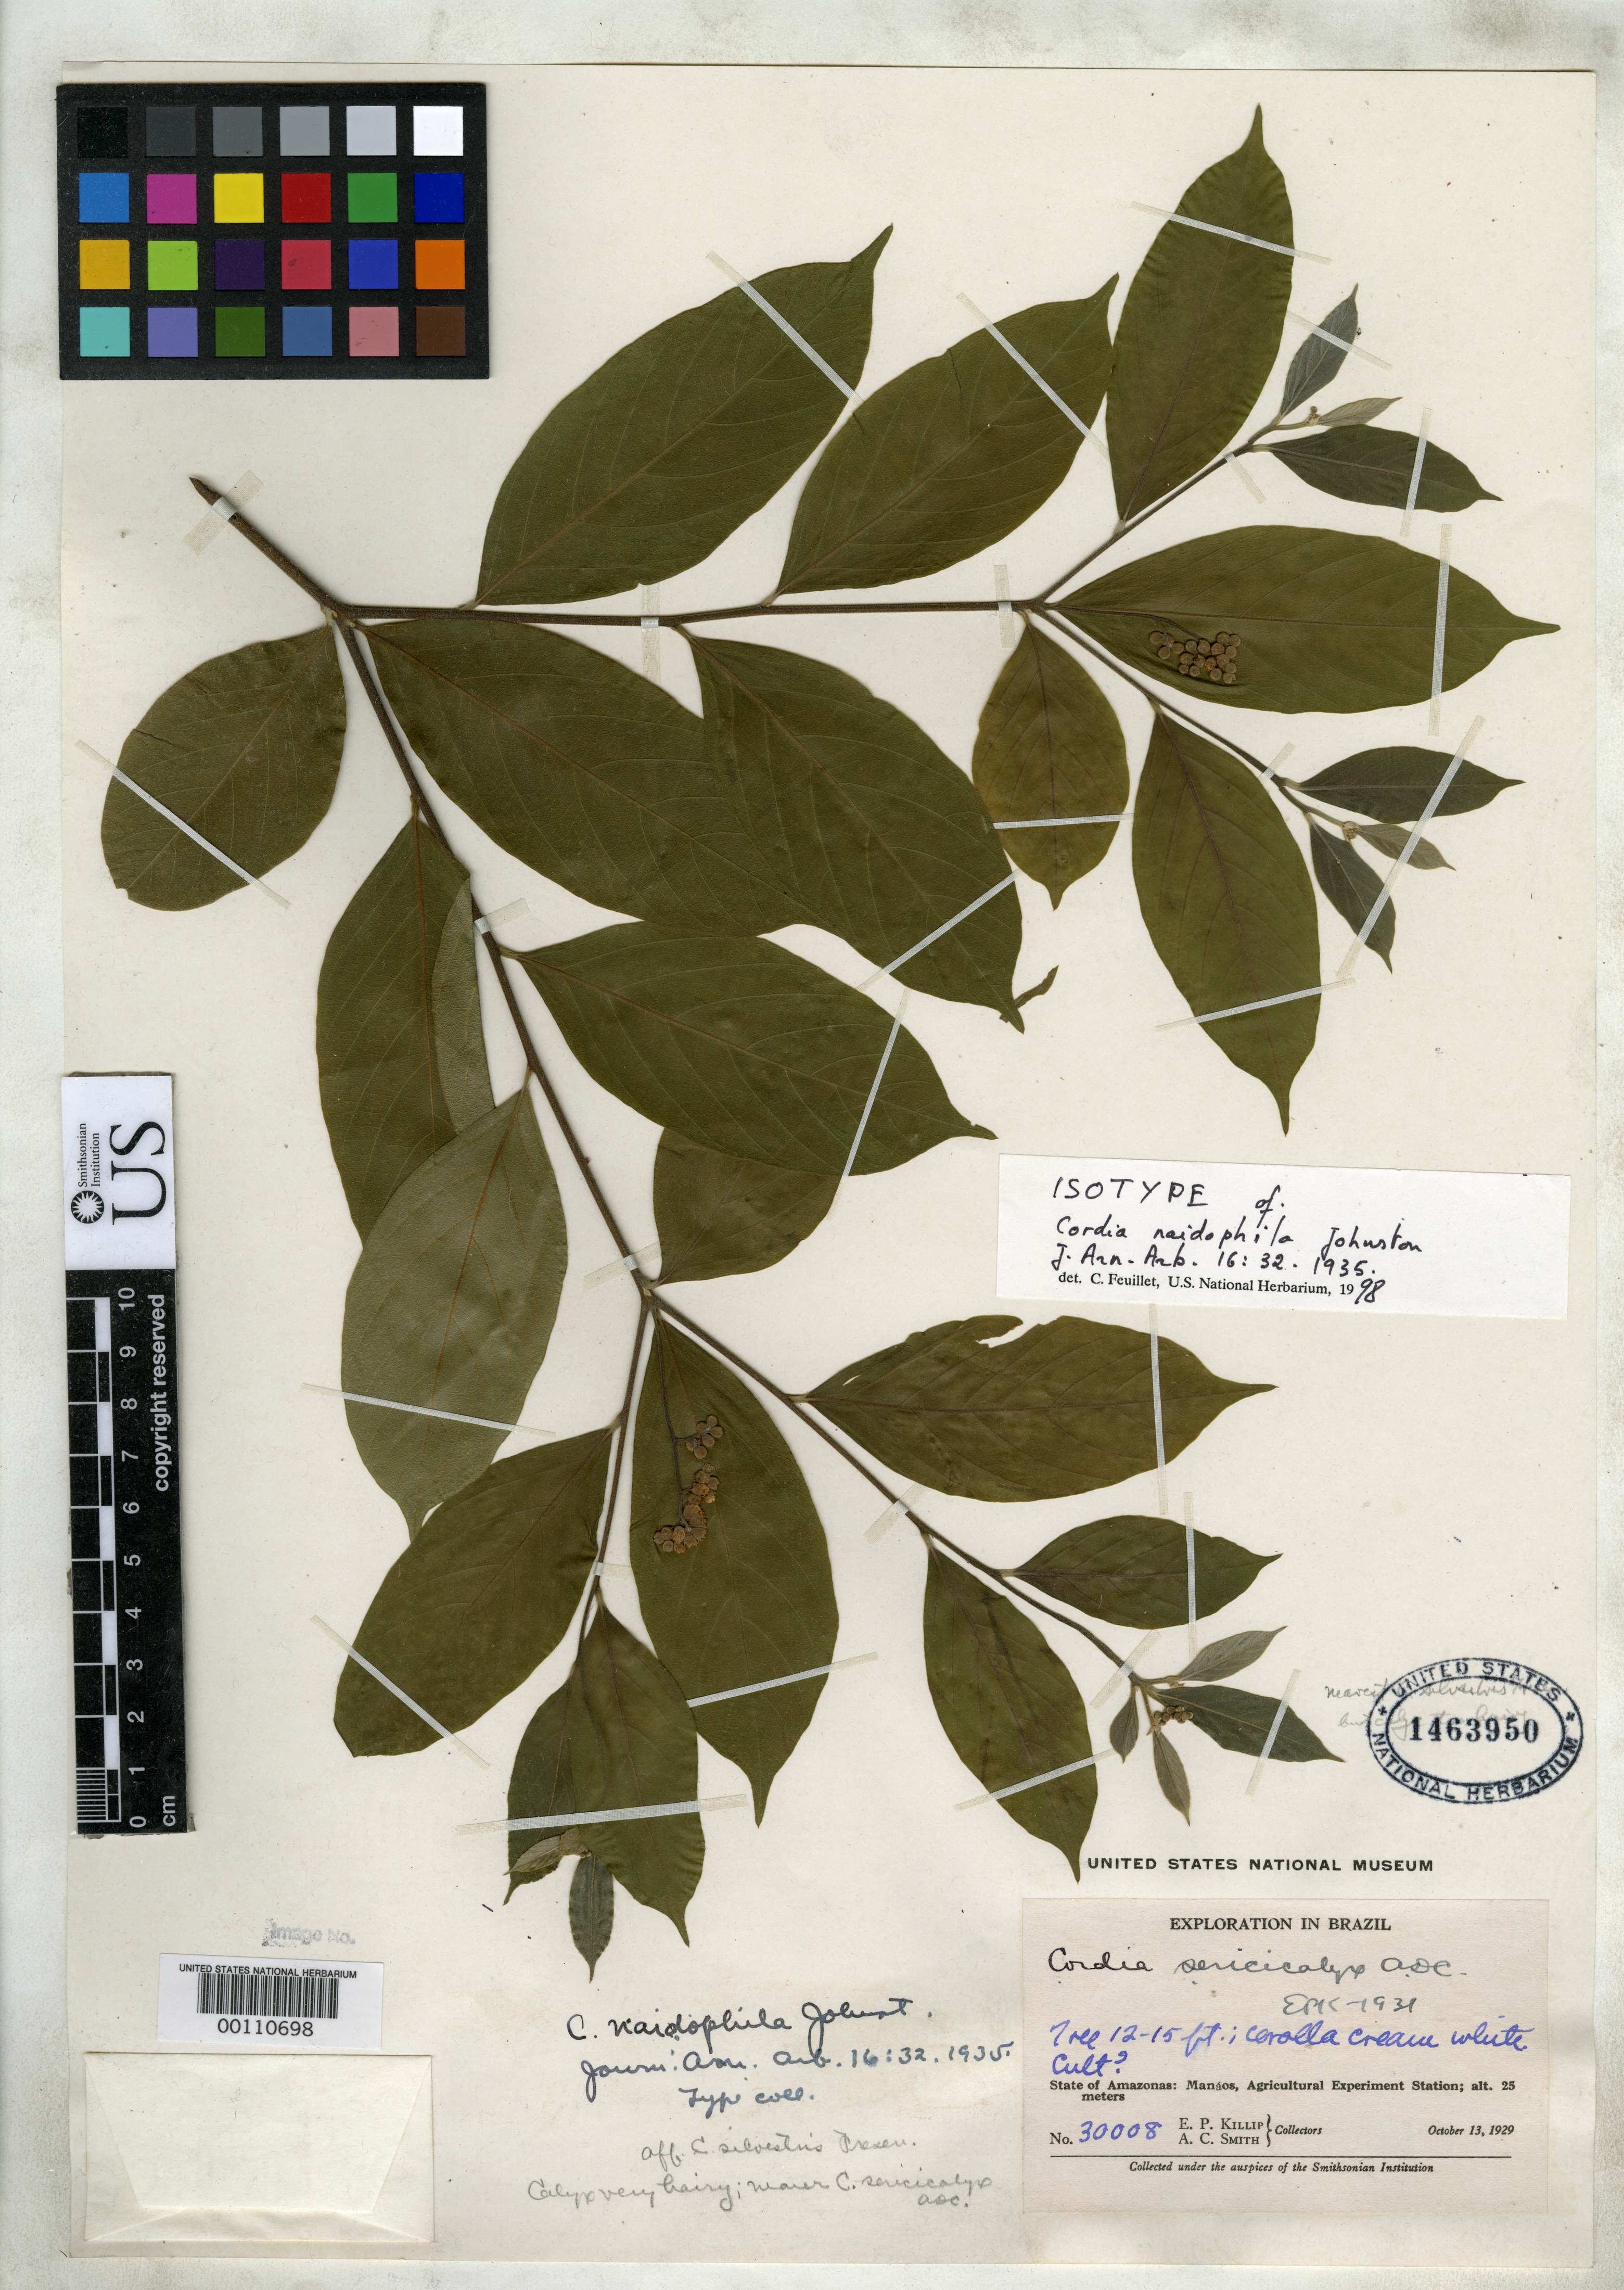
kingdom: Plantae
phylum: Tracheophyta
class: Magnoliopsida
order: Boraginales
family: Cordiaceae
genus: Cordia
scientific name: Cordia naidophila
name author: I.M. Johnst.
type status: Isotype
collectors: E. P. Killip & A. C. Smith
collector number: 30008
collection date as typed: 13 Oct 1929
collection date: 1929-10-13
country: Brazil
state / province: Amazonas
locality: Manaos, Agricultural Experiment Station.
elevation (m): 25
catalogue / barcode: US 1463950